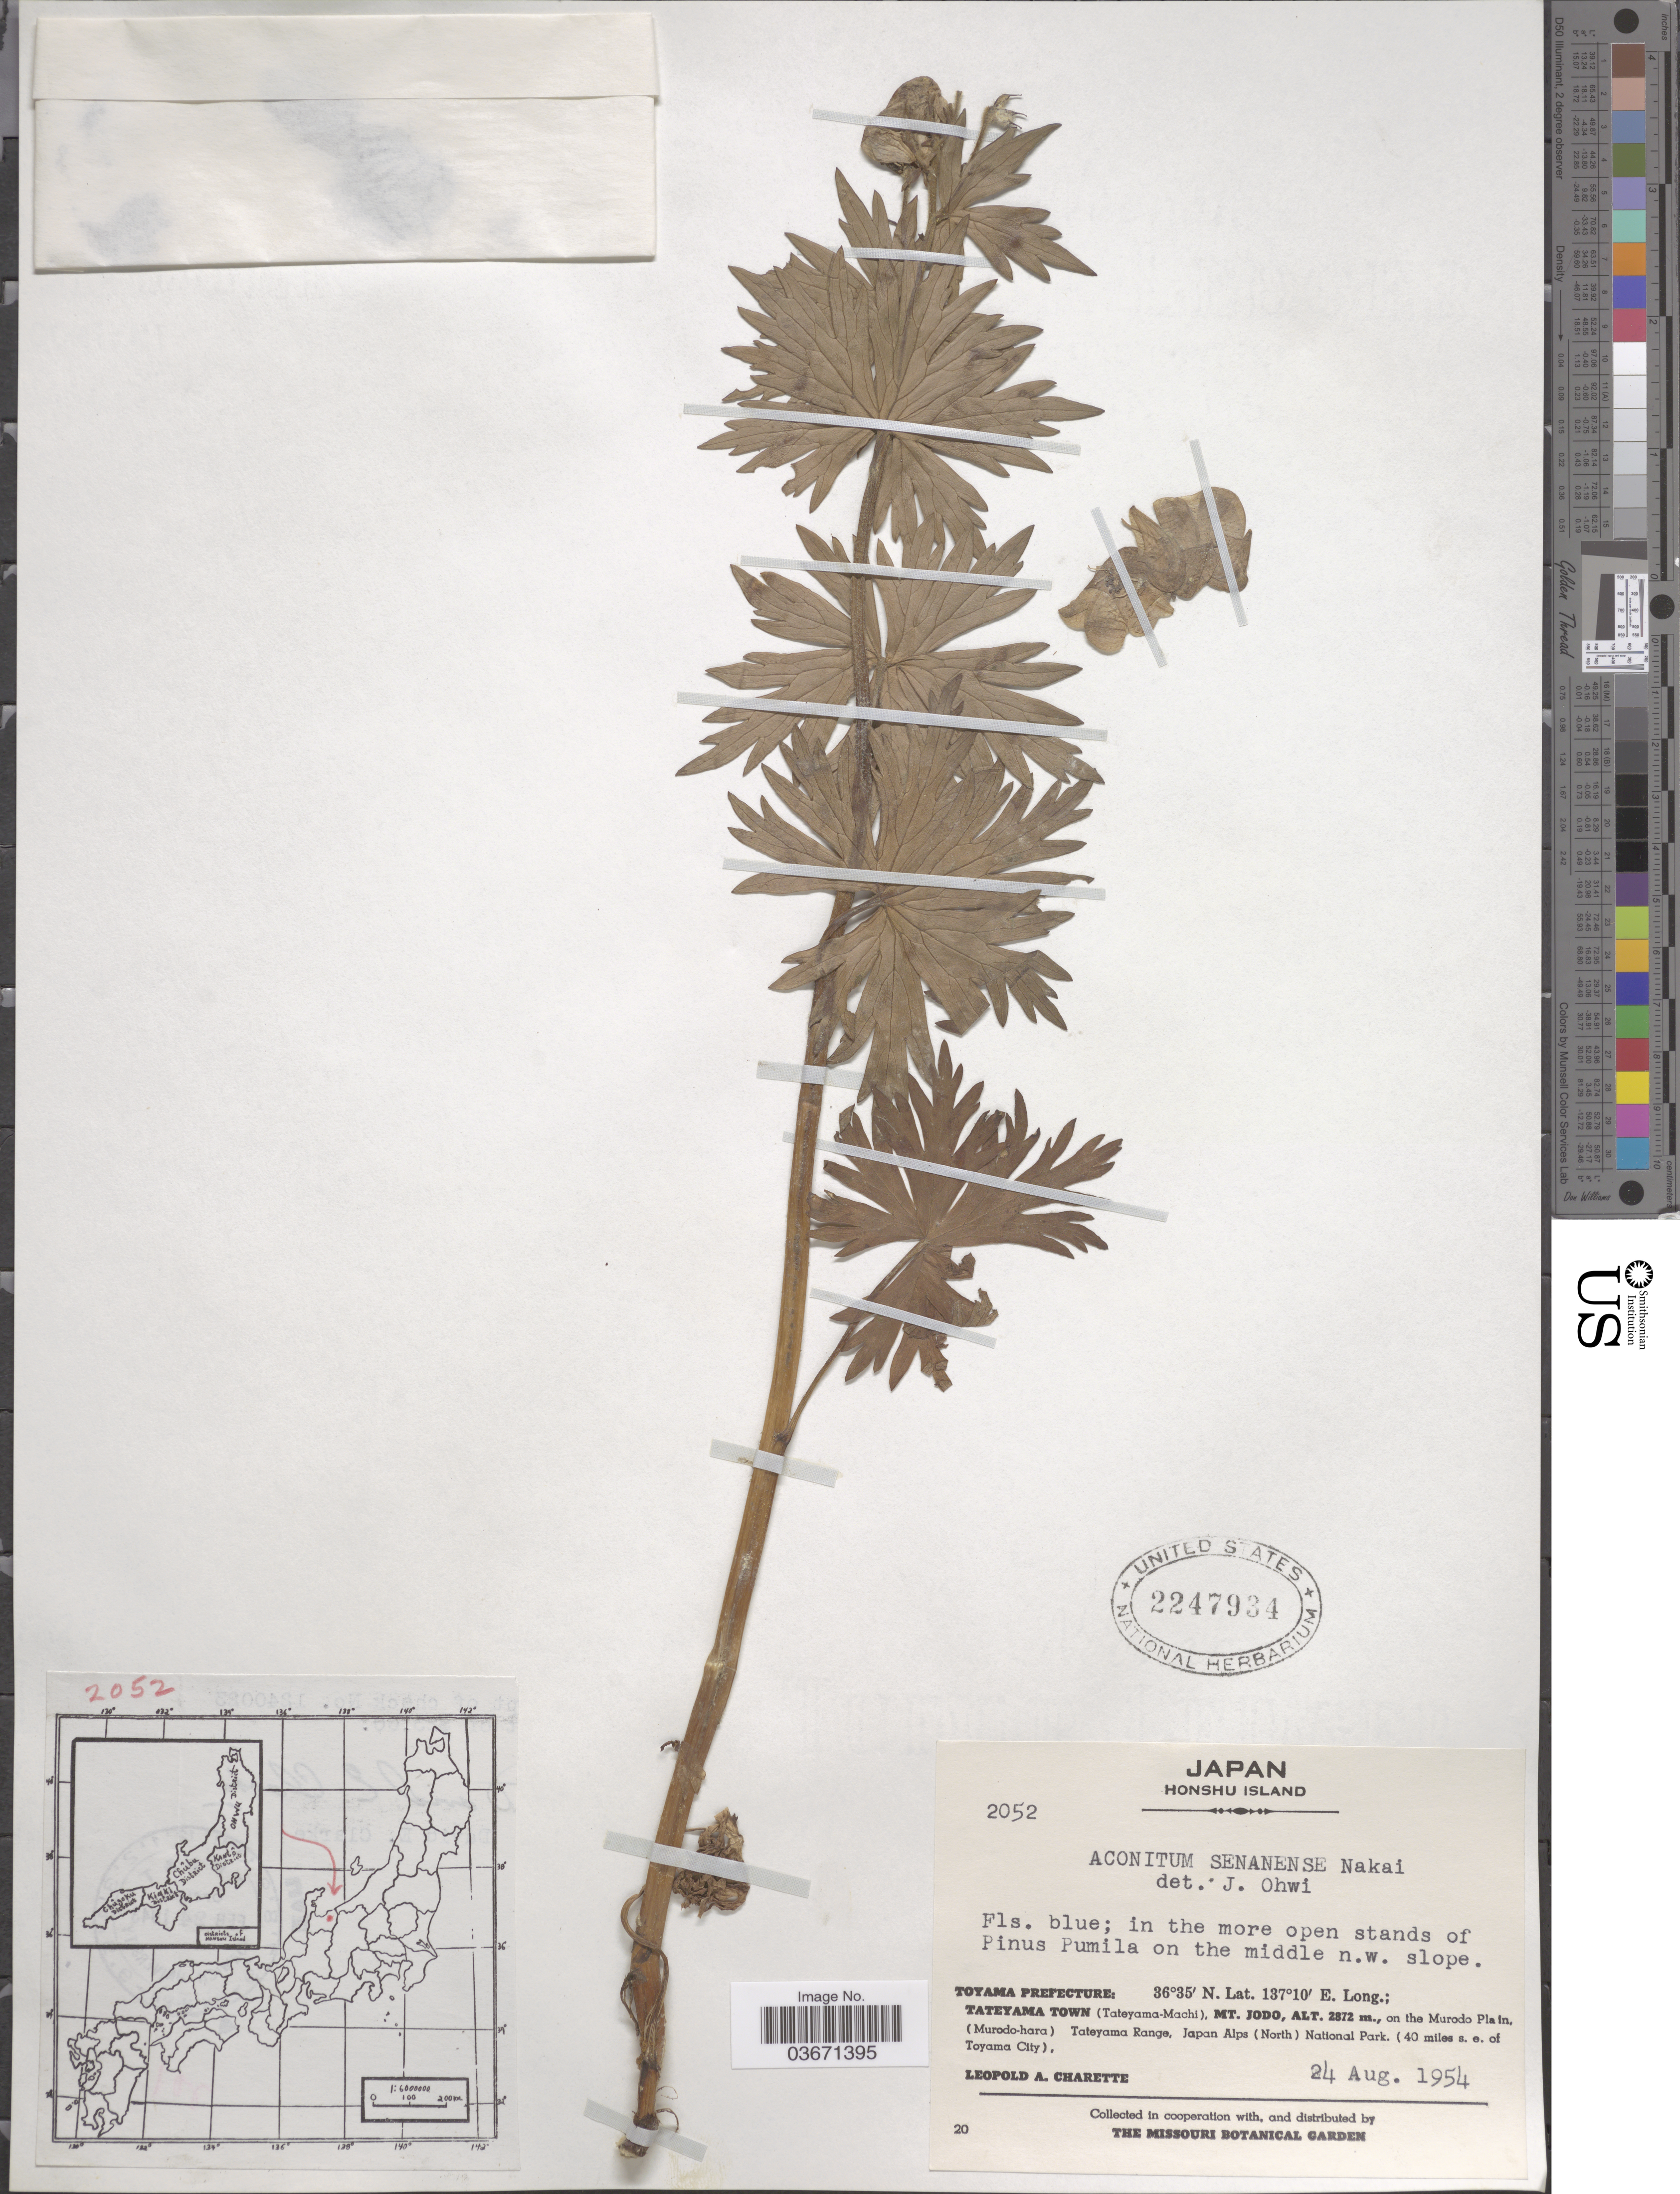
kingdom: Plantae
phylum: Tracheophyta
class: Magnoliopsida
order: Ranunculales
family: Ranunculaceae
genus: Aconitum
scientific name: Aconitum senanense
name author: Nakai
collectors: L. A. Charette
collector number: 2052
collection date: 1954-08-24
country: Japan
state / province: Toyama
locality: Honshu Island. Toyama Prefecture: Tateyama Town (Tateyama-Machi), Mt. Jodo, on the Murodo Plain, (Muroda-hara) Tateyama Range, Japan Alps (North) National Park. (40 miles s. e. of Toyama City).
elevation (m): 2872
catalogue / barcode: US 2247934